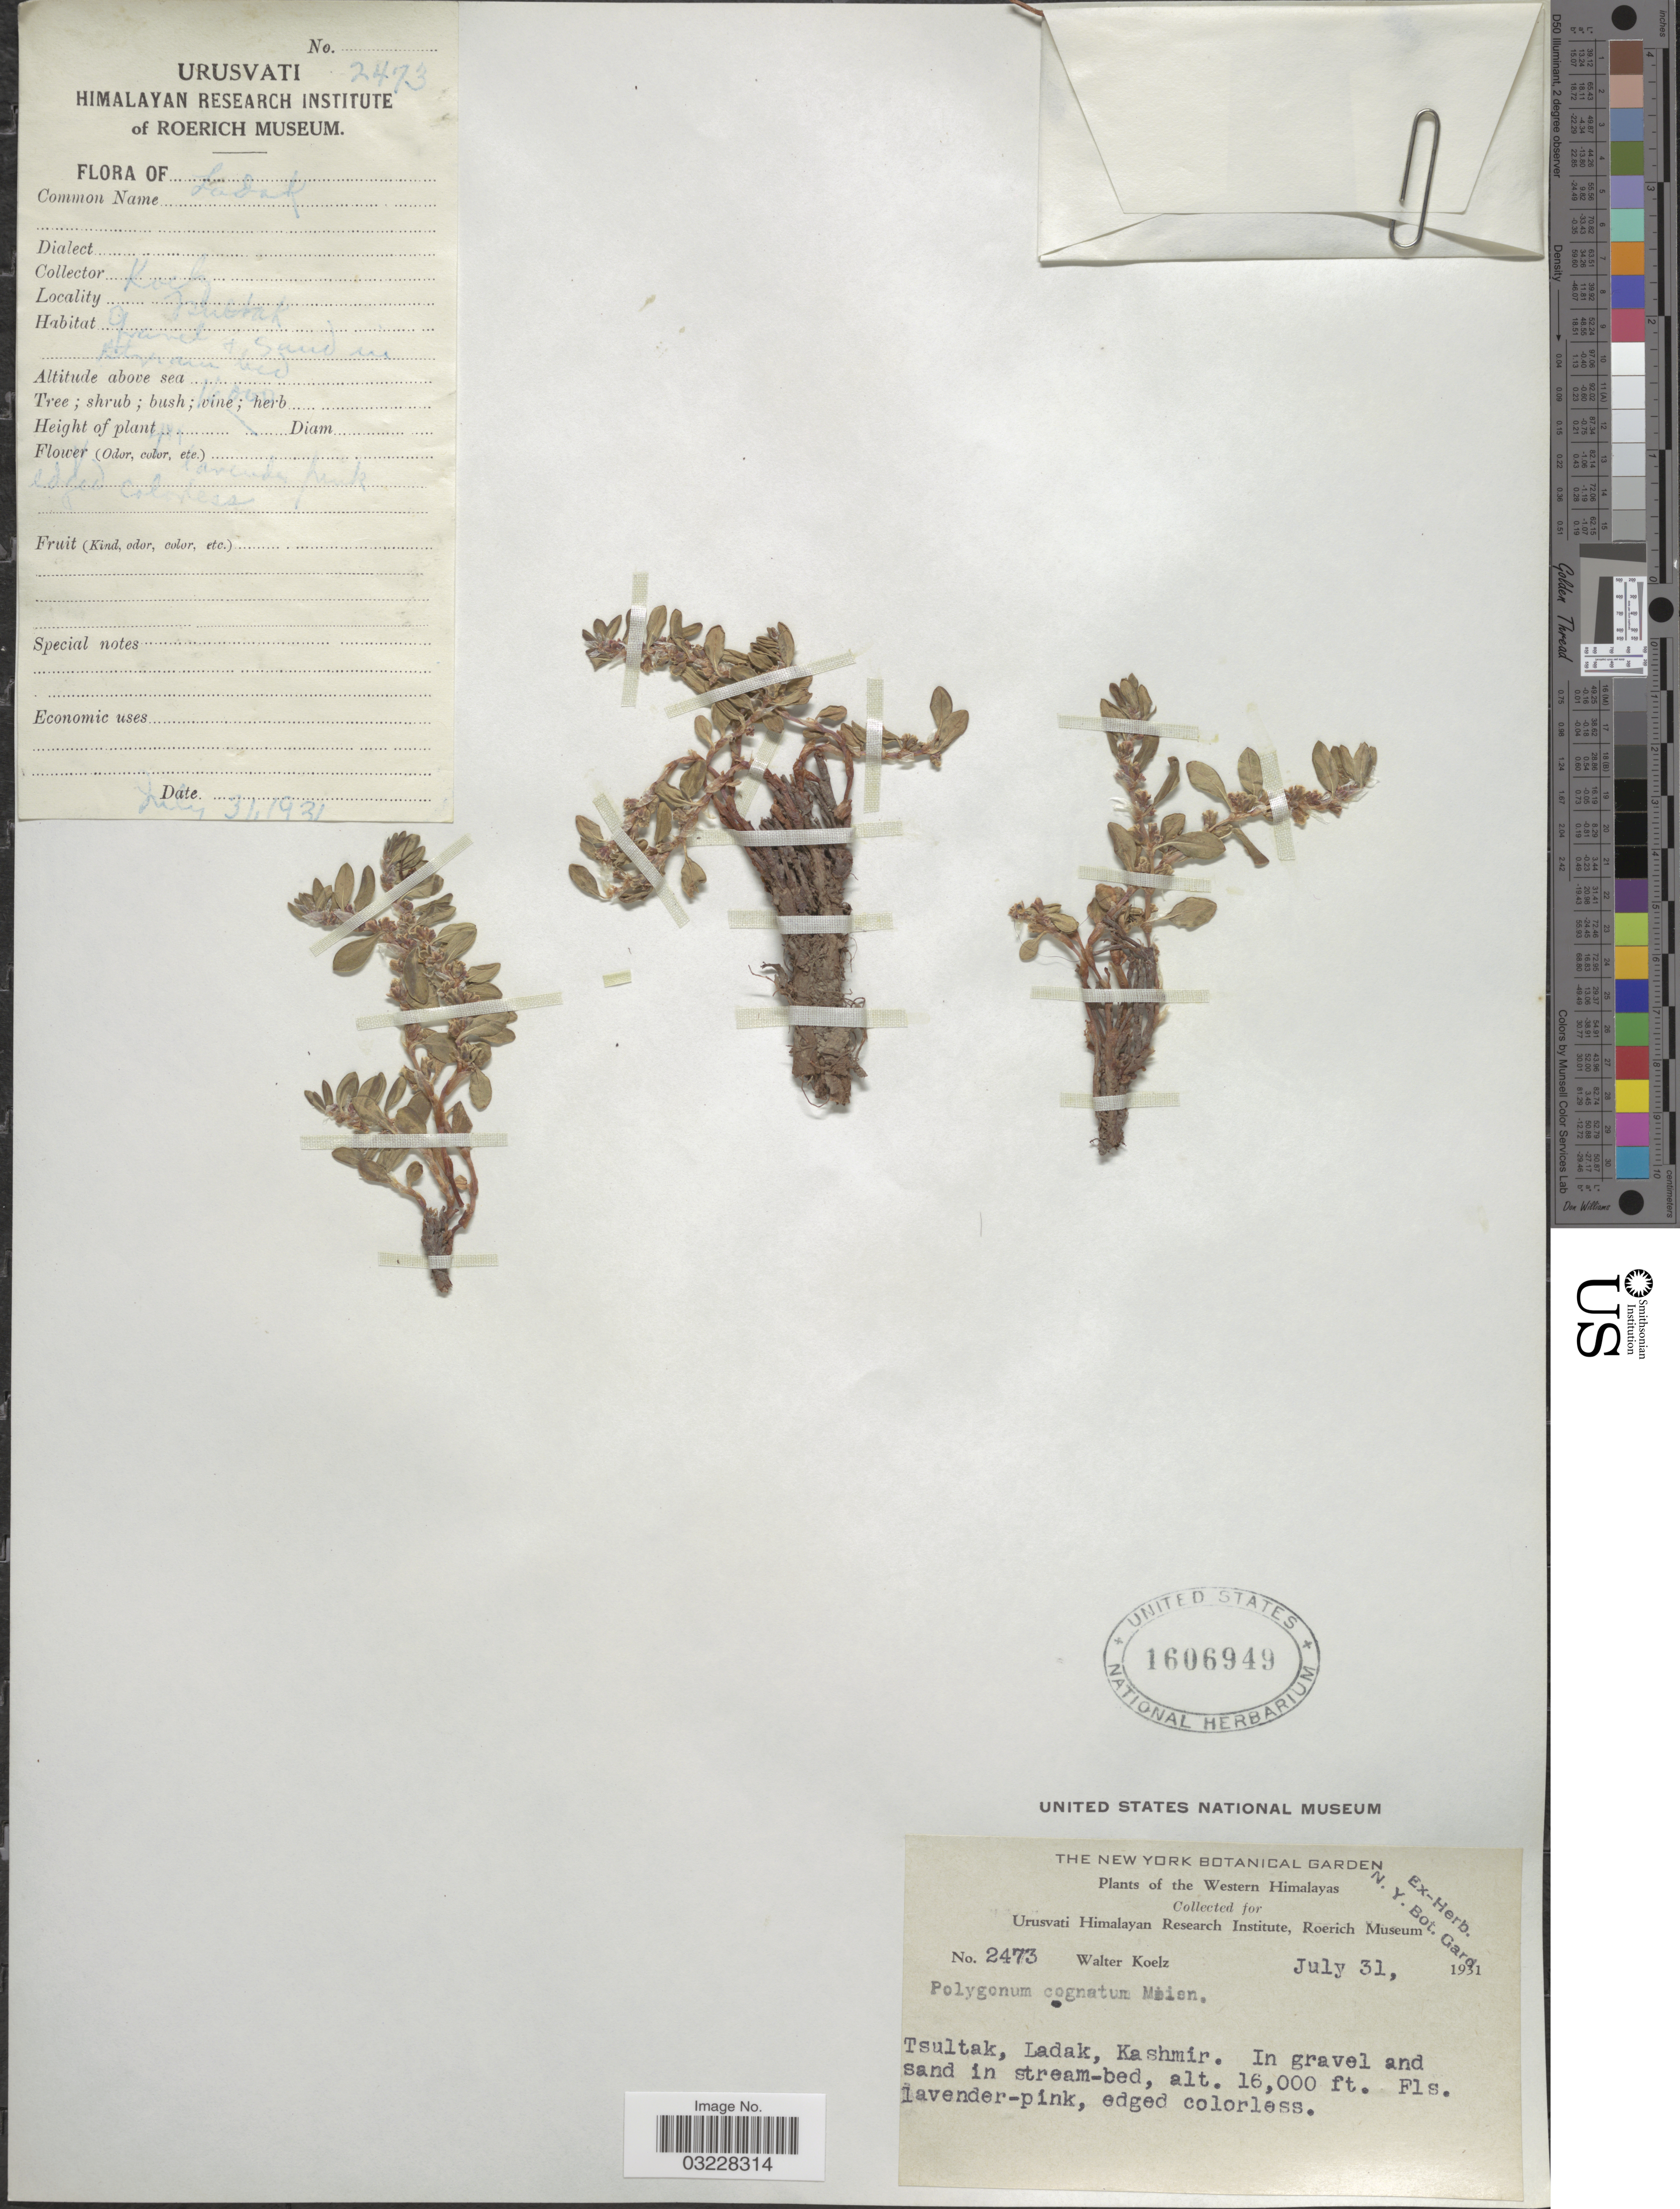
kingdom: Plantae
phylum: Tracheophyta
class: Magnoliopsida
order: Caryophyllales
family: Polygonaceae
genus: Polygonum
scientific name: Polygonum cognatum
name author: Meisn.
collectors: W. N. Koelz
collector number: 2473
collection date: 1931-07-31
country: India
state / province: Ladakh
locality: Western Himalayas. Tsultak, Ladak, Kashmir.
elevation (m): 4877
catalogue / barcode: US 1606949